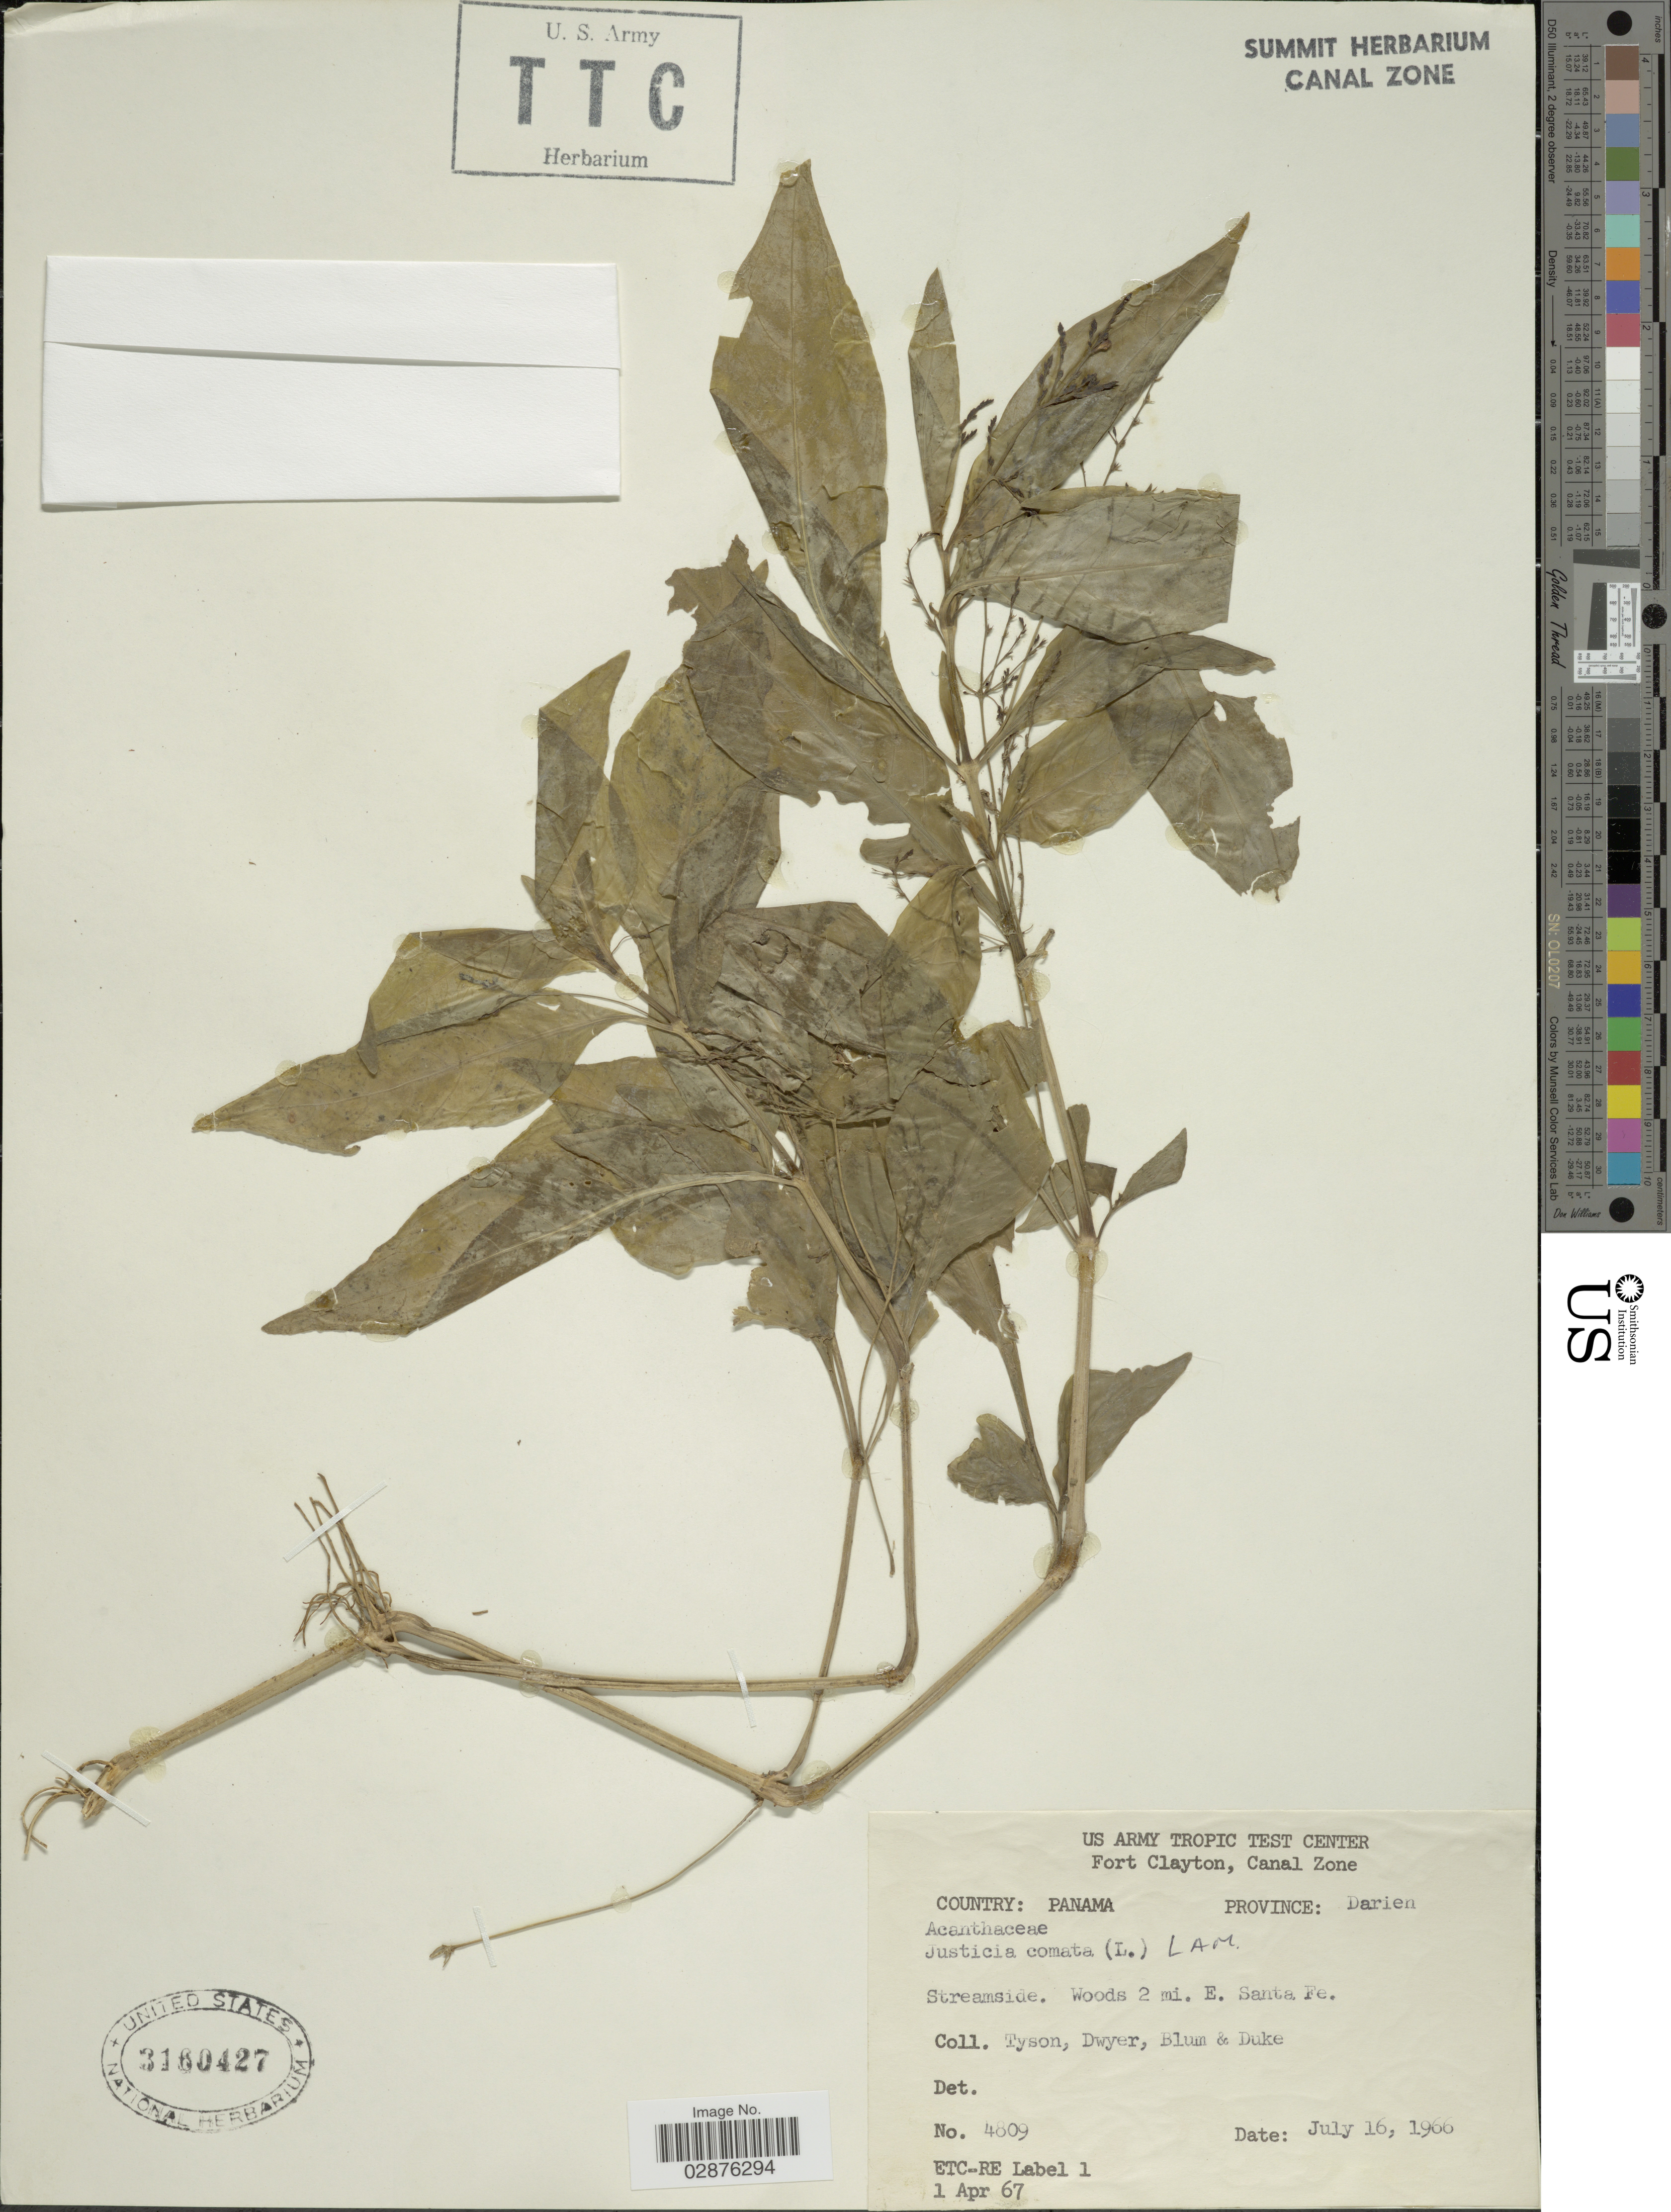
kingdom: Plantae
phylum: Tracheophyta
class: Magnoliopsida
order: Lamiales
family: Acanthaceae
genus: Justicia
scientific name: Justicia comata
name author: (L.) Lam.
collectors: -. Tyson, Dwyer, --, Blum, -- & -. Duke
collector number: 4809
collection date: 1966-07-16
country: Panama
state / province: Darién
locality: Woods 2 mi. E. Santa Fe.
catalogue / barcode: US 3160427